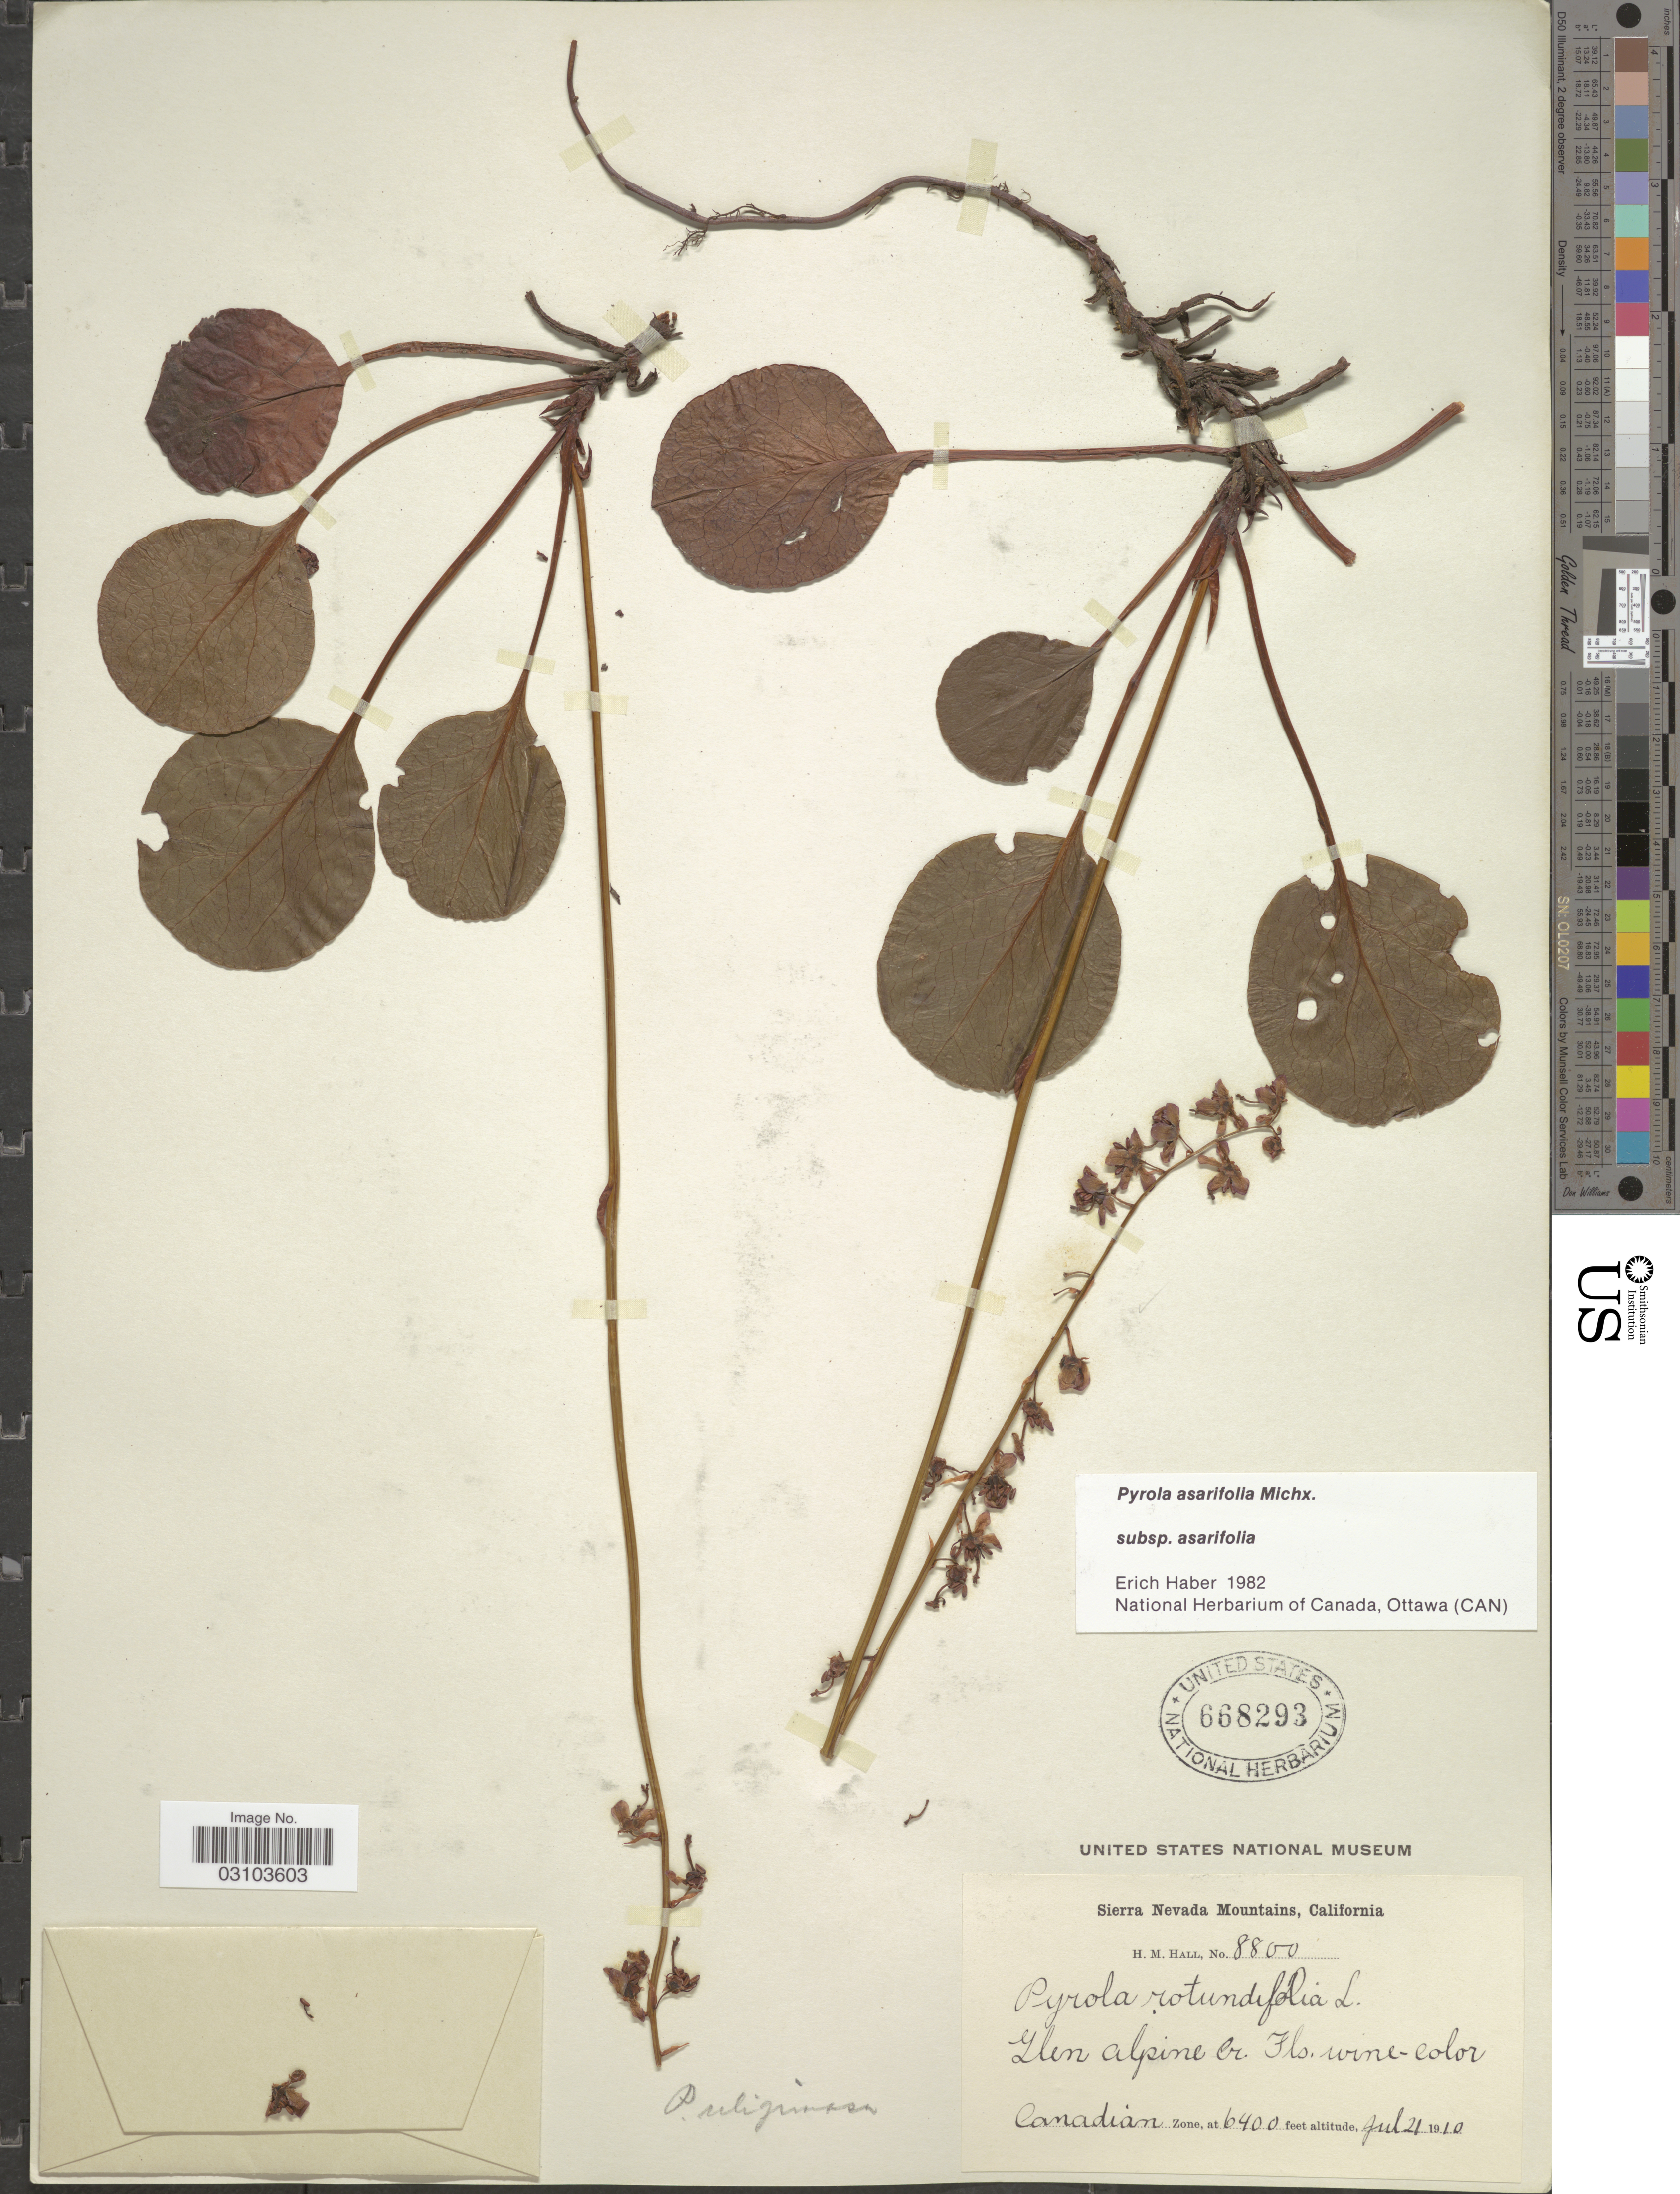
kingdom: Plantae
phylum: Tracheophyta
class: Magnoliopsida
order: Ericales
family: Ericaceae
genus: Pyrola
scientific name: Pyrola asarifolia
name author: Michx.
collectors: H. M. Hall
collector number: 8800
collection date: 1910-07-21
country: United States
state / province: California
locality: Sierra Nevada Mountains, Glen alpine Cr., Canadian Zone.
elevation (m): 1951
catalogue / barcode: US 668293